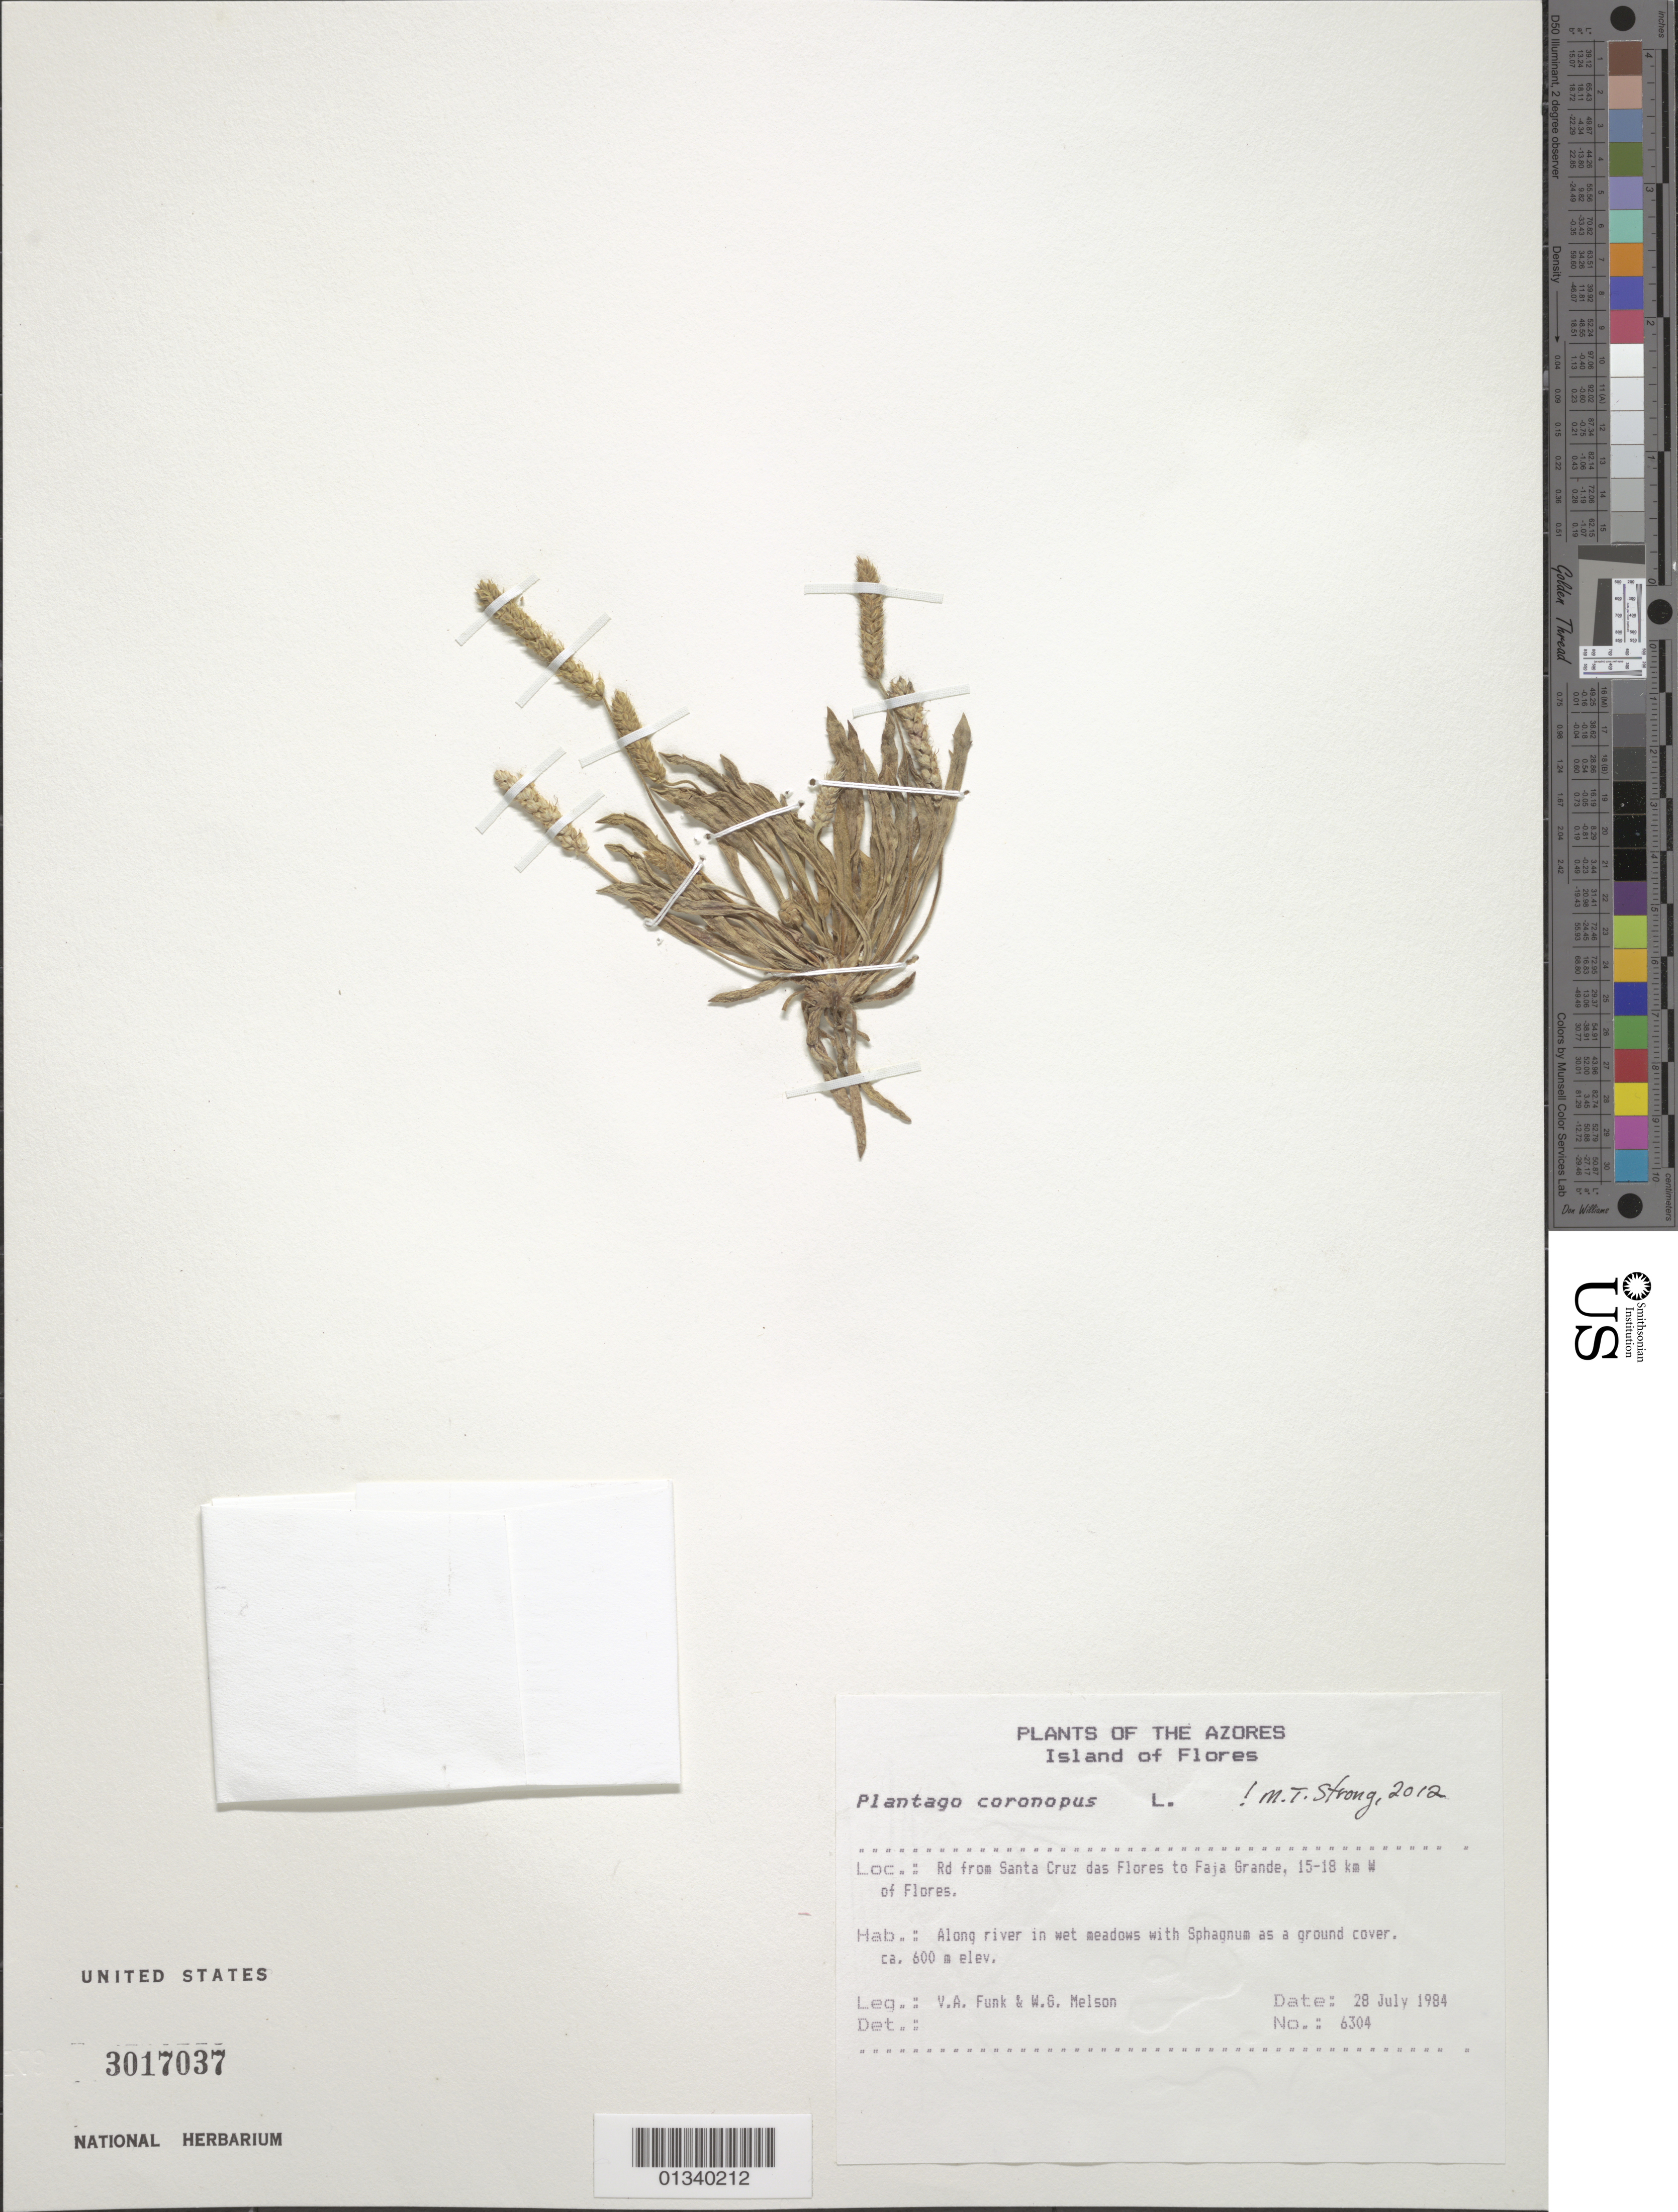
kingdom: Plantae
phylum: Tracheophyta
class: Magnoliopsida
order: Lamiales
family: Plantaginaceae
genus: Plantago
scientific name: Plantago coronopus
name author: L.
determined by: Strong, Mark T., (BOT), Smithsonian Institution - National Museum of Natural History (UNITED STATES)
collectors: V. Funk & W. Melson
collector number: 6304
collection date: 1984-07-28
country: Portugal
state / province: Azores (Aut. Reg.)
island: Flores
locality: Island of Flores. Rd from Santa Cruz das Flores to Faja Grande, 15-18 km W of Flores.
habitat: Along river in wet meadows with Sphagnum as a ground cover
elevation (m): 600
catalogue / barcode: US 3017037